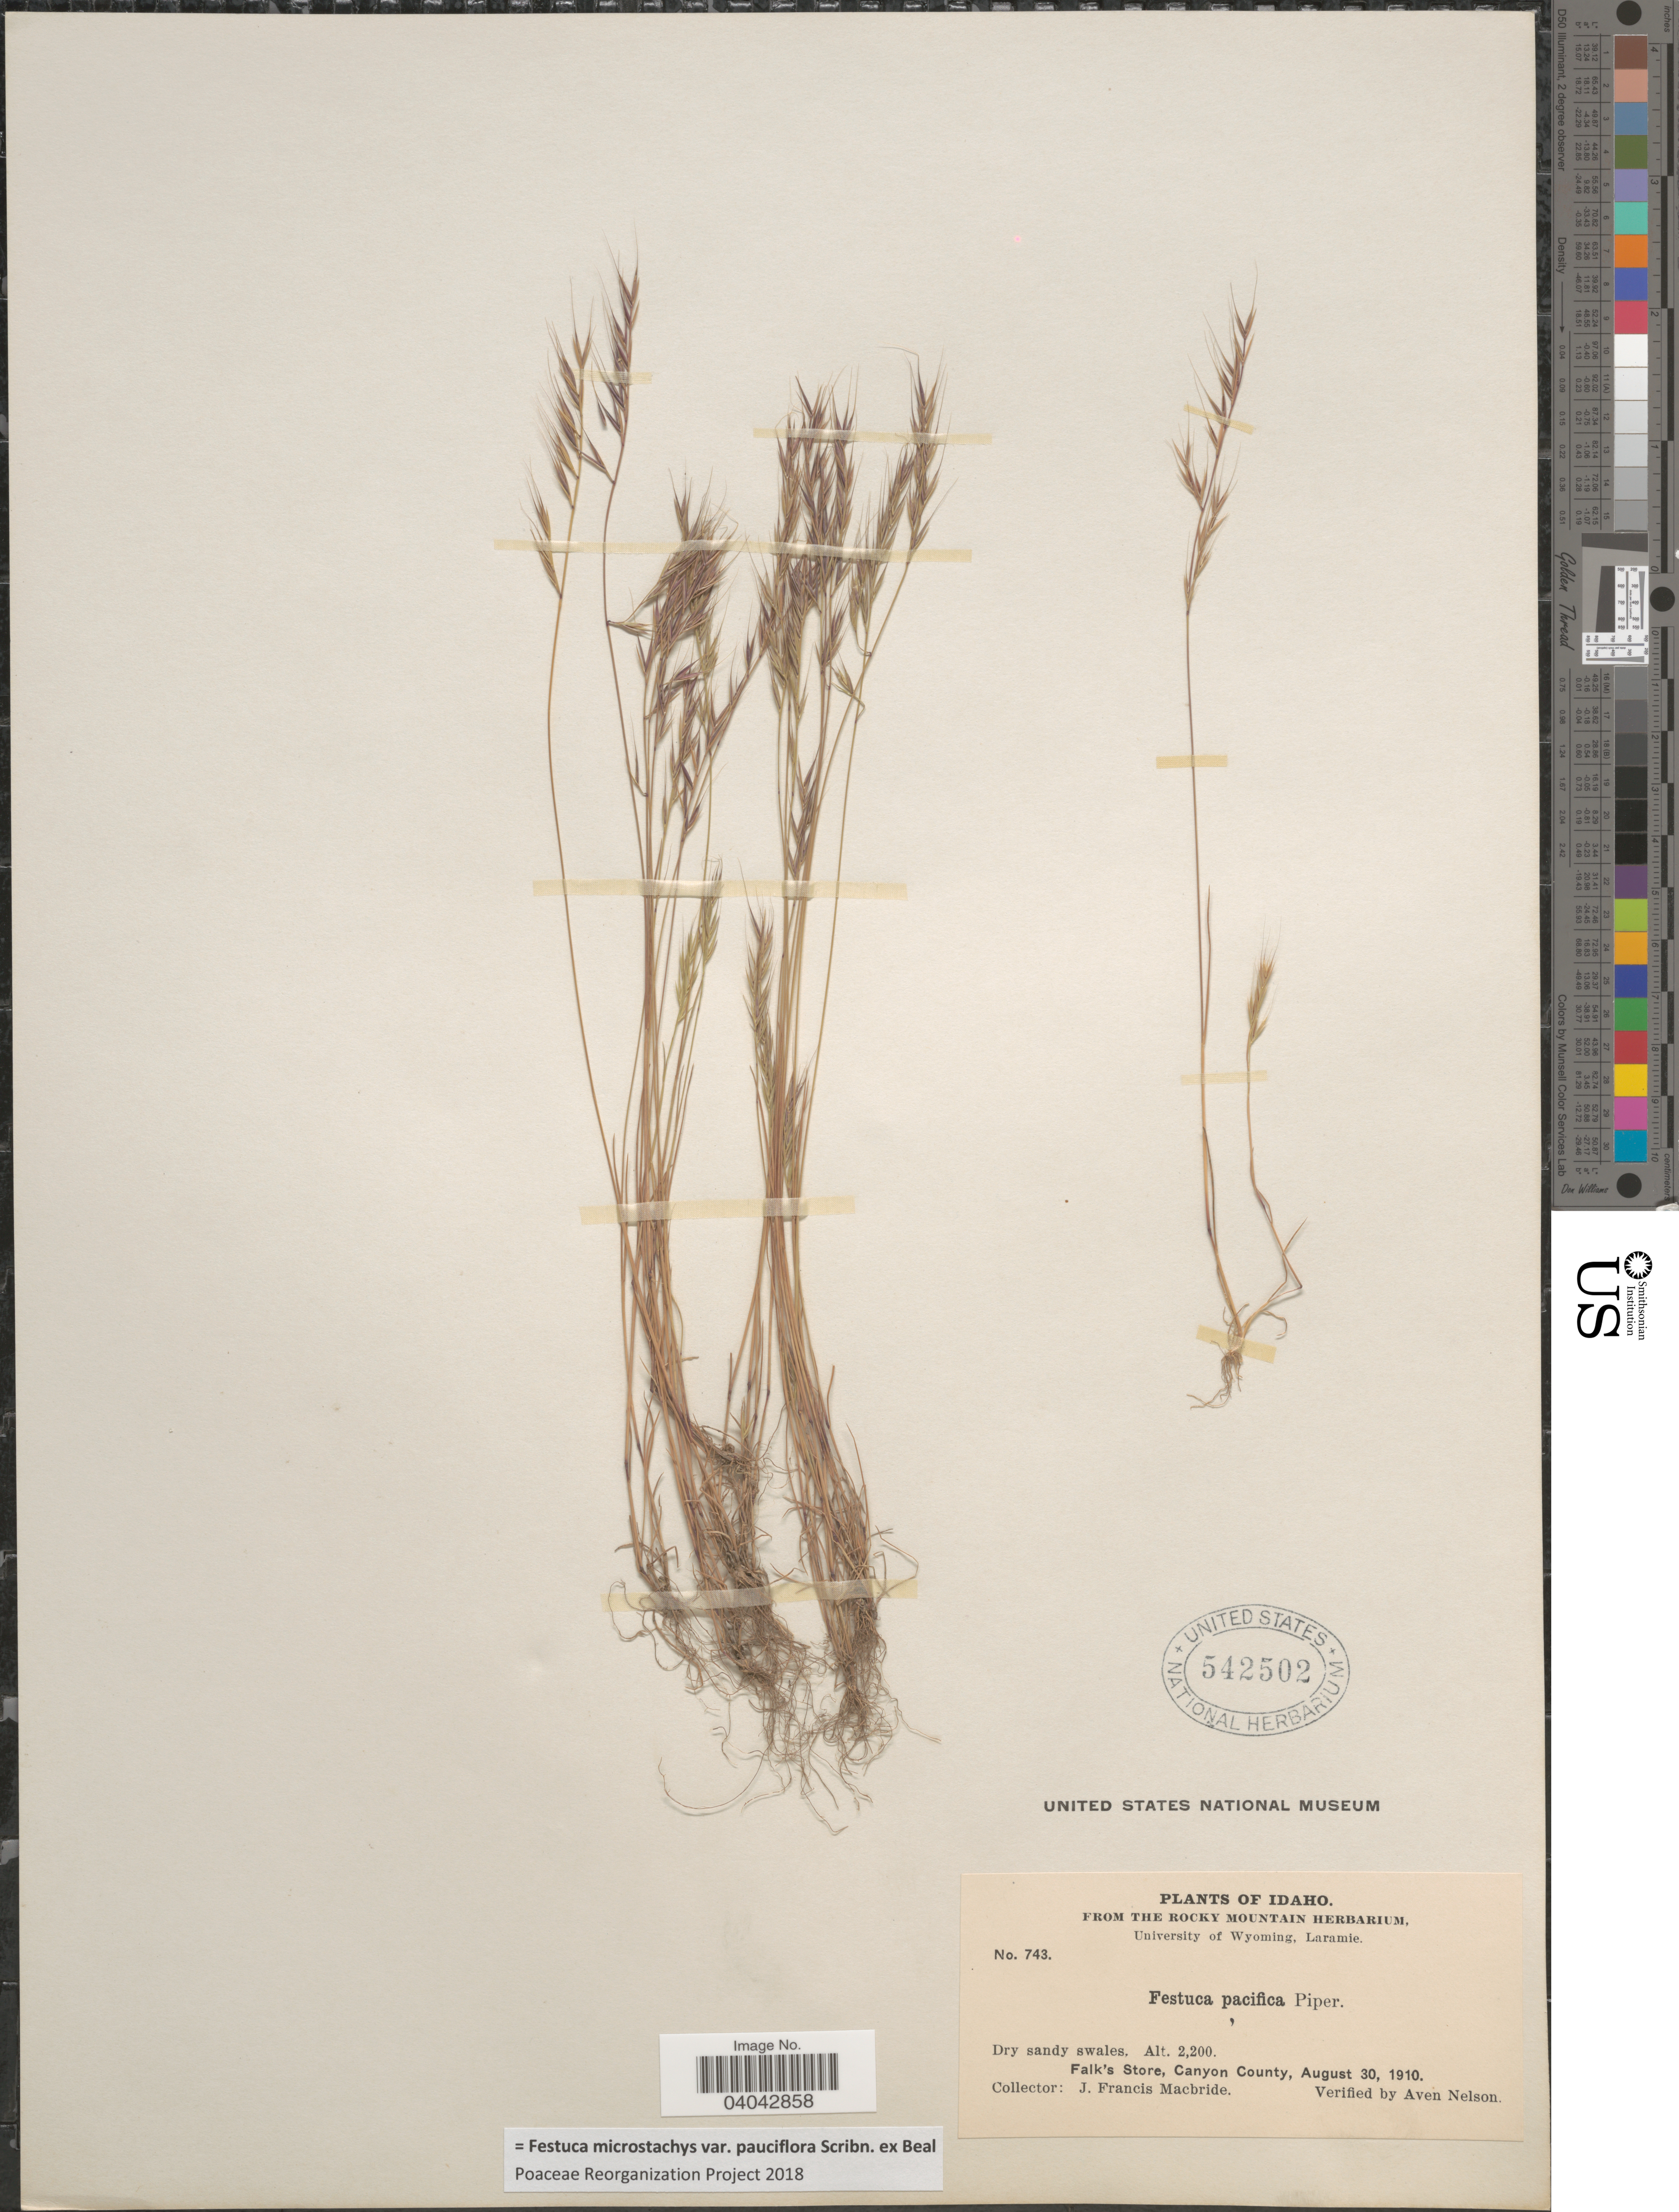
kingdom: Plantae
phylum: Tracheophyta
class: Liliopsida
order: Poales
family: Poaceae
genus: Festuca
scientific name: Festuca microstachys var. pauciflora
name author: Scribn. ex W.J. Beal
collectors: J. F. Macbride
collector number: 743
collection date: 1910-08-30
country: United States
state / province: Idaho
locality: Falk's Store, Canyon County.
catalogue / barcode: US 542502